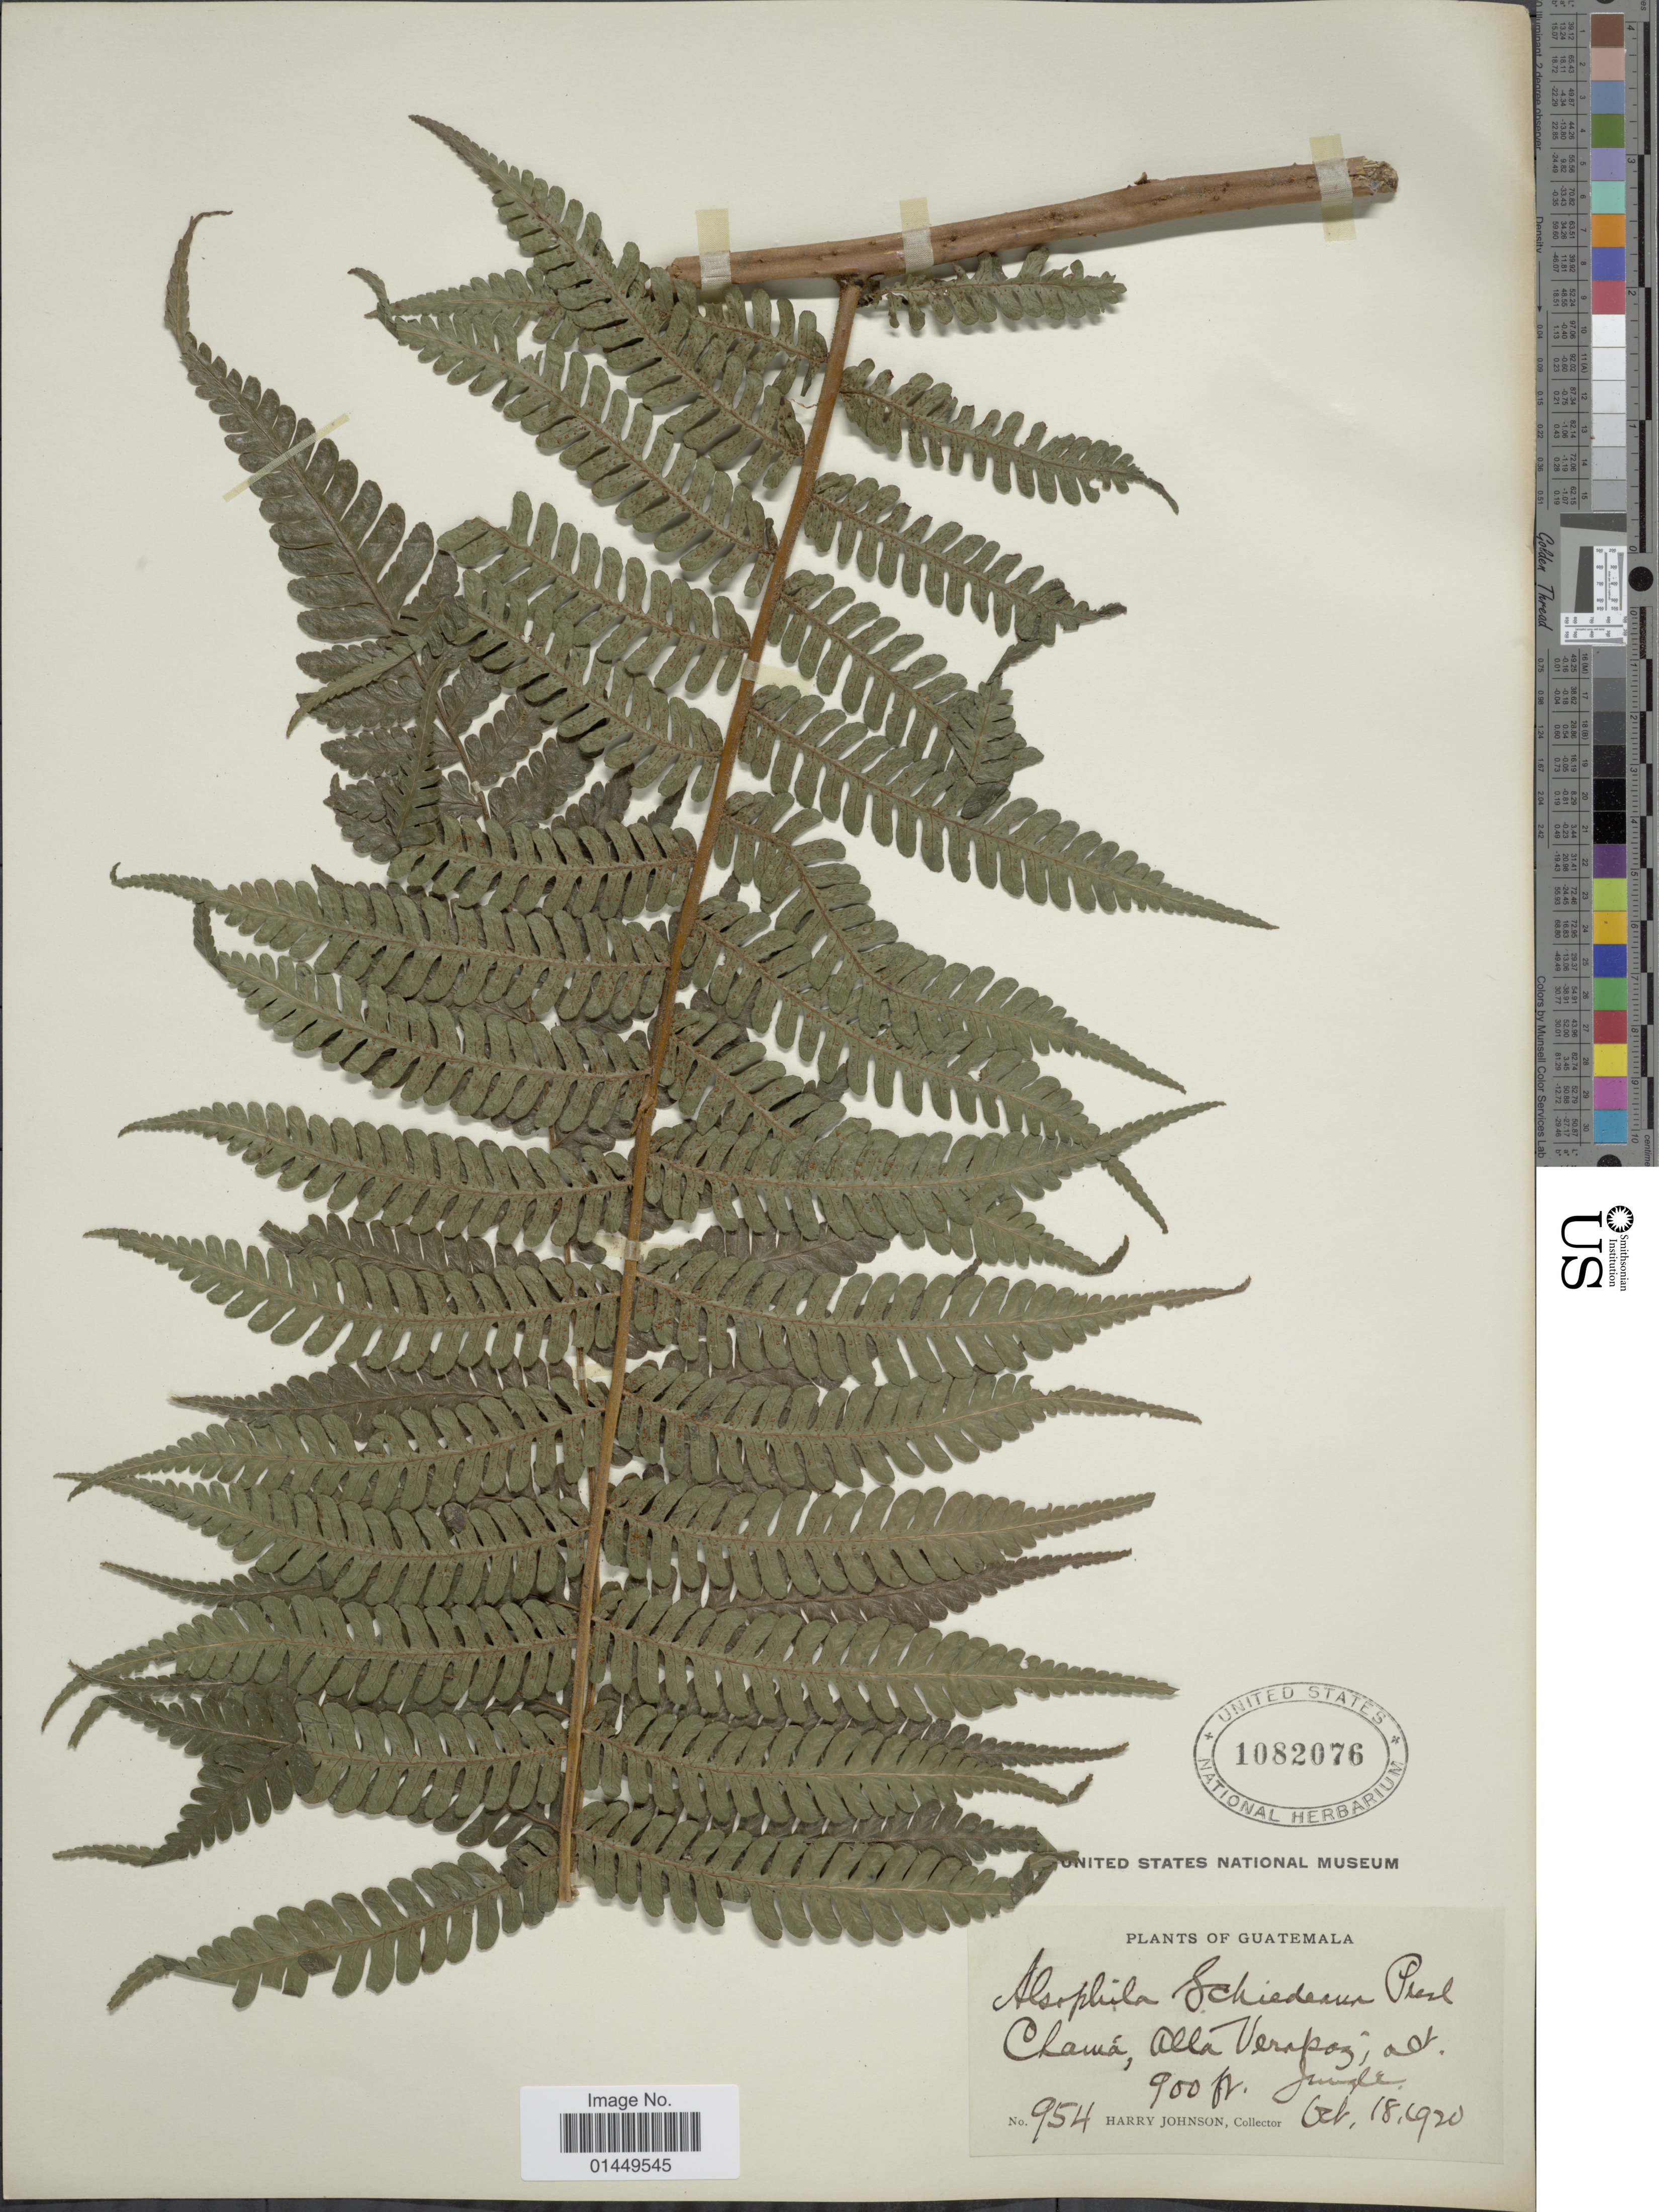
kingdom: Plantae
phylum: Tracheophyta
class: Polypodiopsida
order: Cyatheales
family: Cyatheaceae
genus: Cyathea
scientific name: Cyathea schiedeana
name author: (C. Presl) Domin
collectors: H. Johnson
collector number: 954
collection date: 1920-10-18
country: Guatemala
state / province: Alta Verapaz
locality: Chama, Alta Verapaz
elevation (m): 274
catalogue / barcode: US 1082076